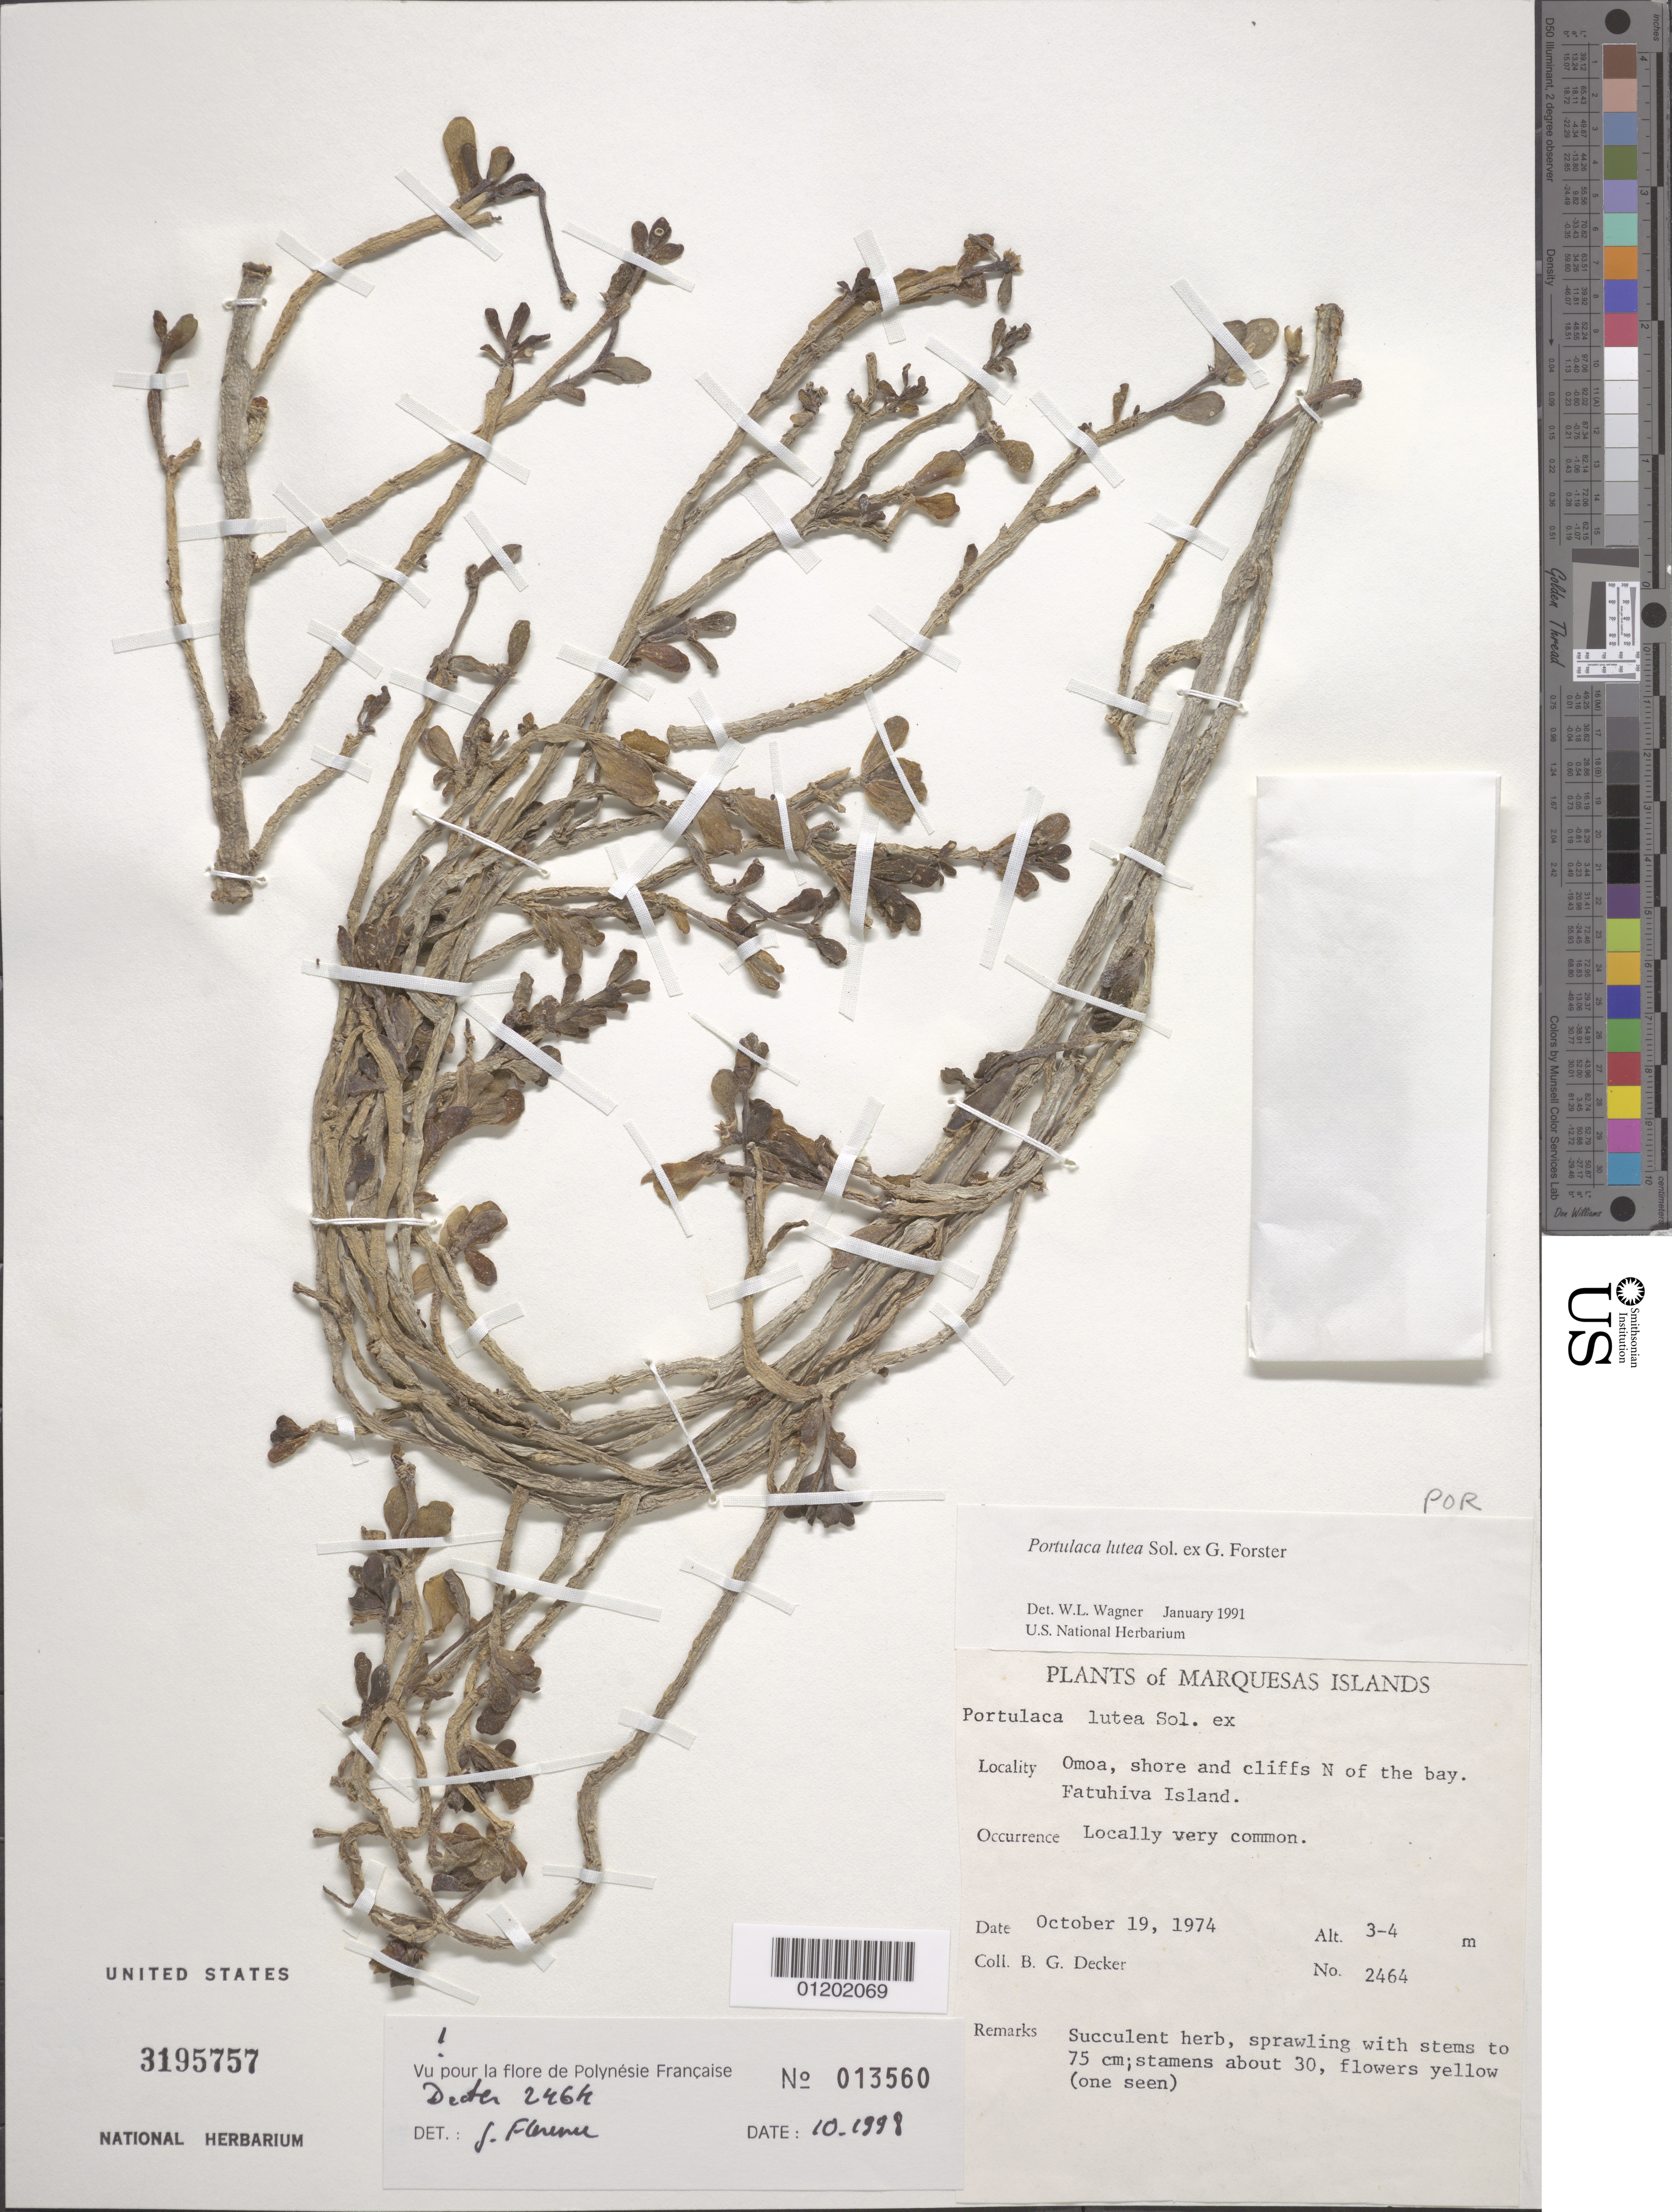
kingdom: Plantae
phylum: Tracheophyta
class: Magnoliopsida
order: Caryophyllales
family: Portulacaceae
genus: Portulaca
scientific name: Portulaca lutea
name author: Sol. ex G. Forst.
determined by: Wagner, W. L., (BOT), Smithsonian Institution - National Museum of Natural History (UNITED STATES)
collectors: B. G. Decker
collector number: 2464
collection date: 1974-10-19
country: French Polynesia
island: Fatu Hiva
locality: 'Omo'a, shore and cliffs N of bay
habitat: Locally very common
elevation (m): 3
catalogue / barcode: US 3195757